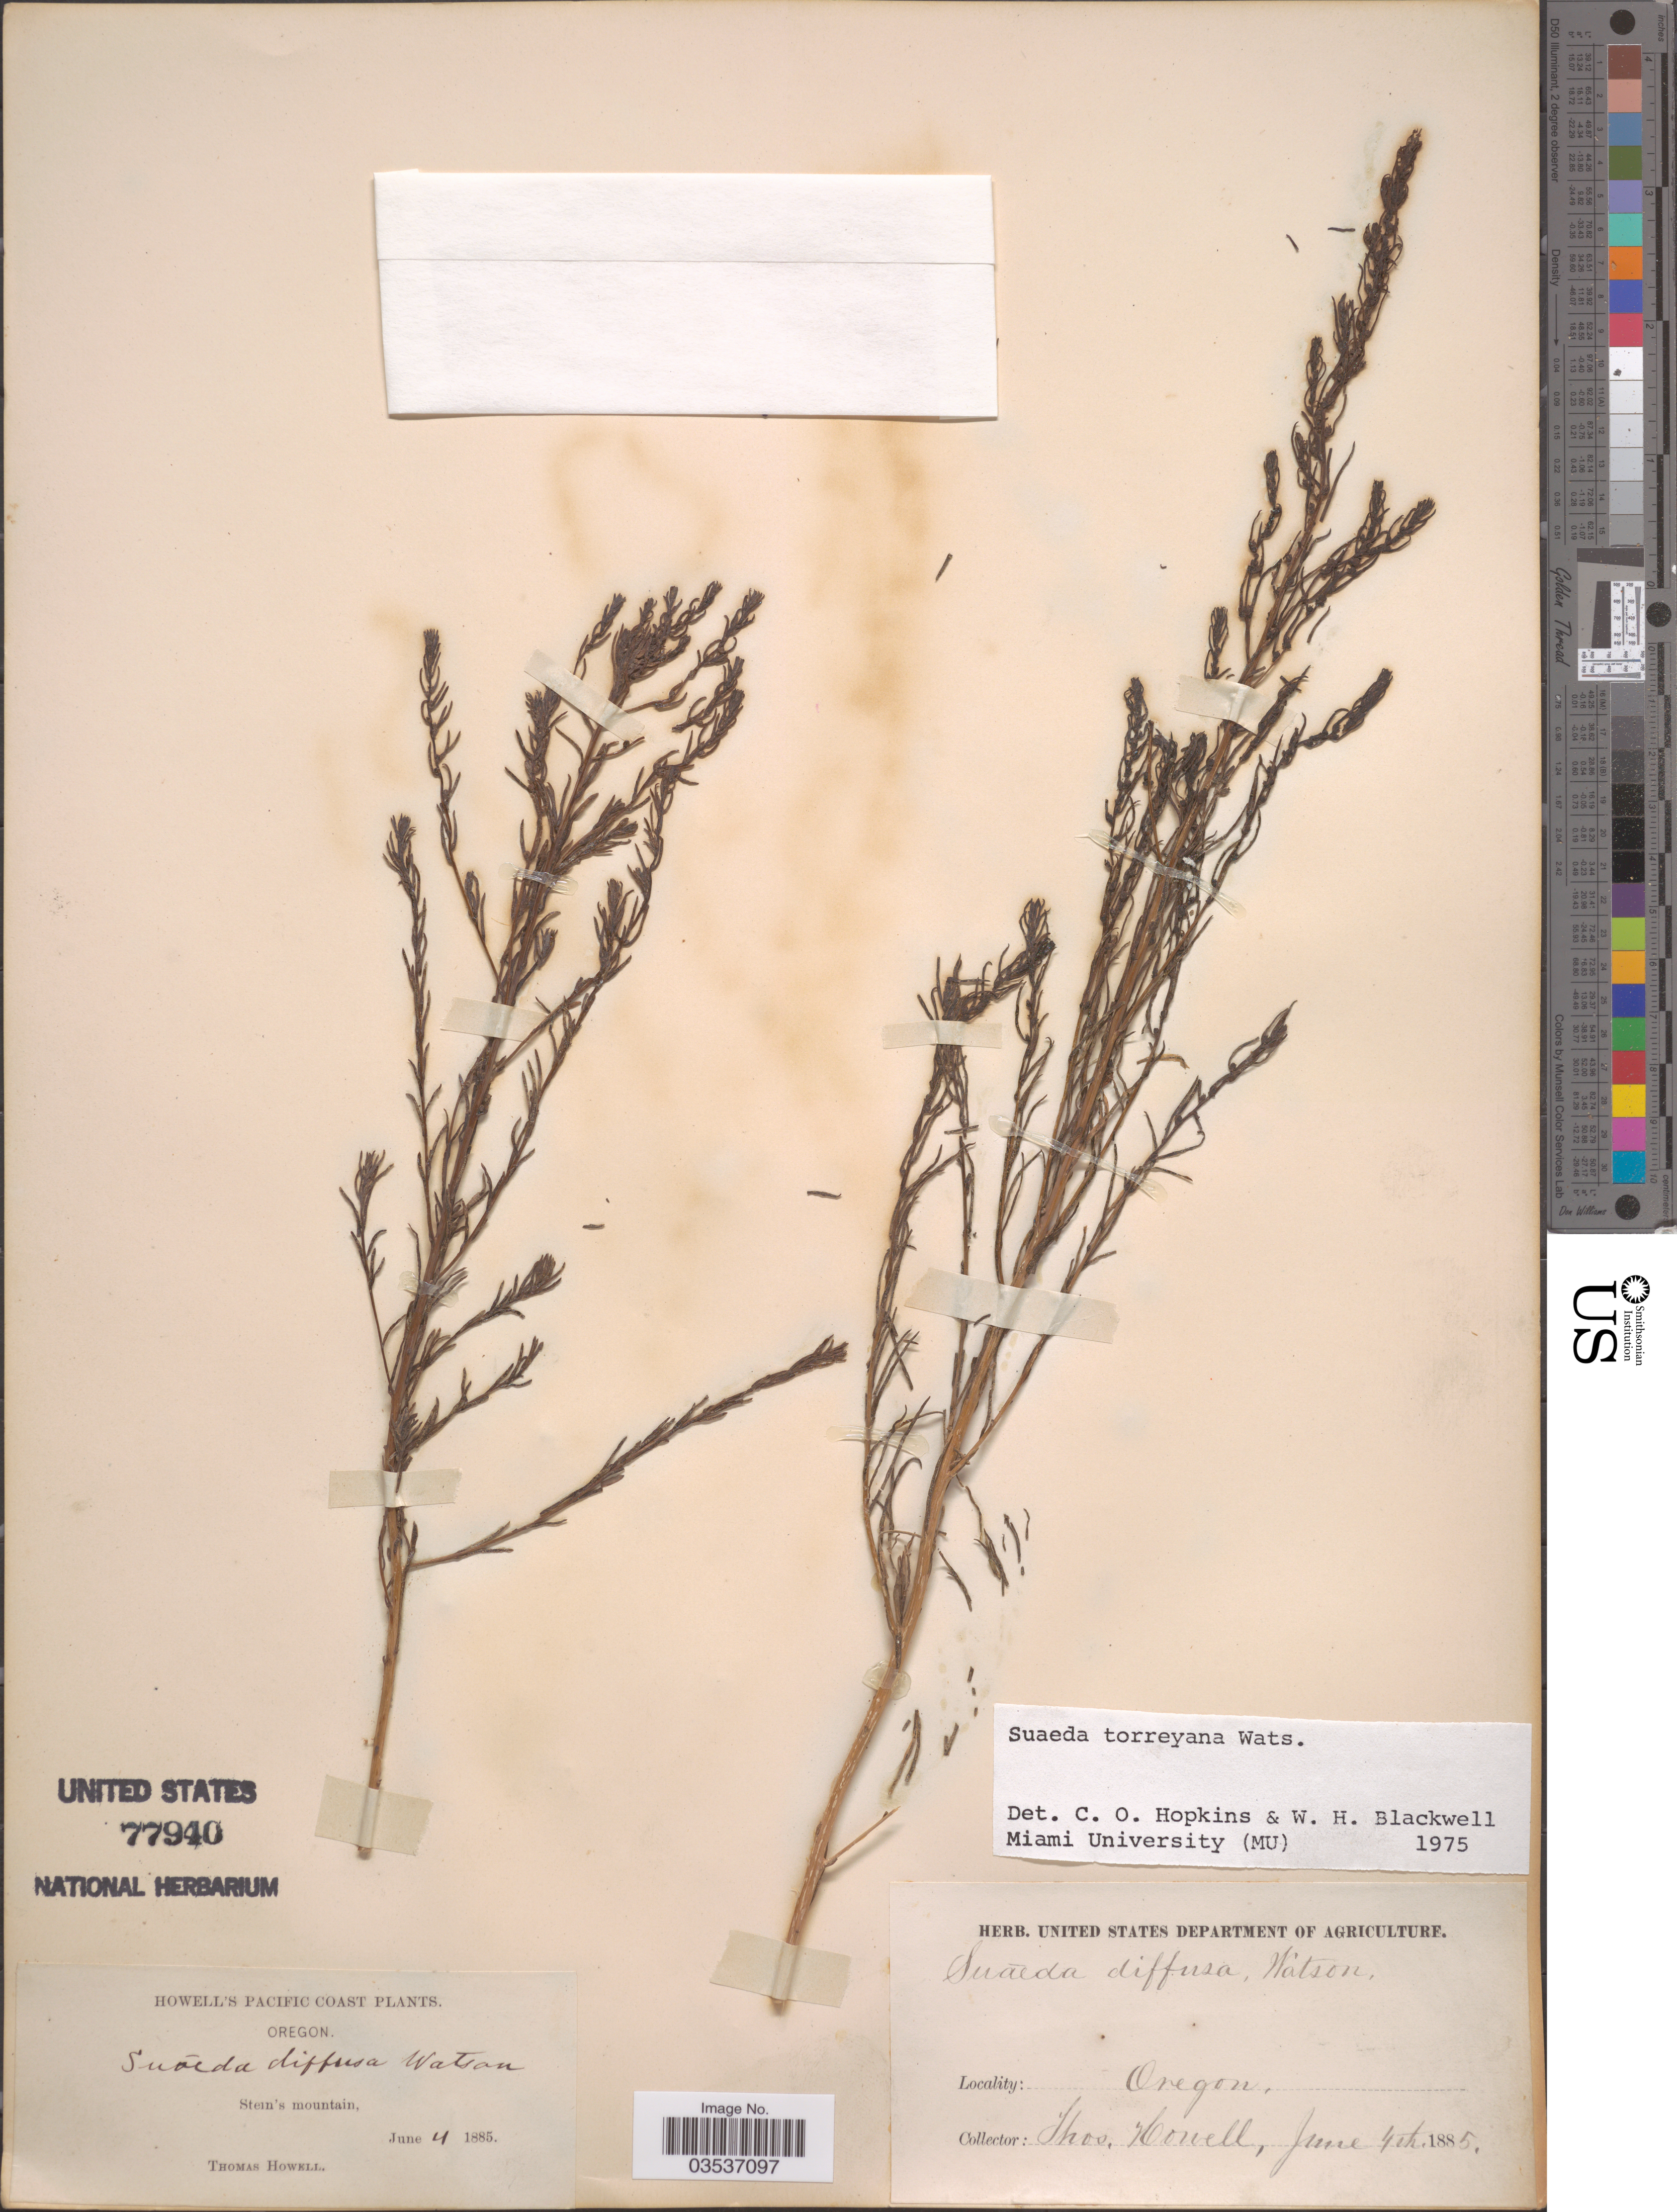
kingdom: Plantae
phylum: Tracheophyta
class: Magnoliopsida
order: Caryophyllales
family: Amaranthaceae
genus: Suaeda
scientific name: Suaeda torreyana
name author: S. Watson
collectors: T. Howell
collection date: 1885-06-04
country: United States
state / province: Oregon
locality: Pacific Coast. Stein's mountain.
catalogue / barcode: US 77940